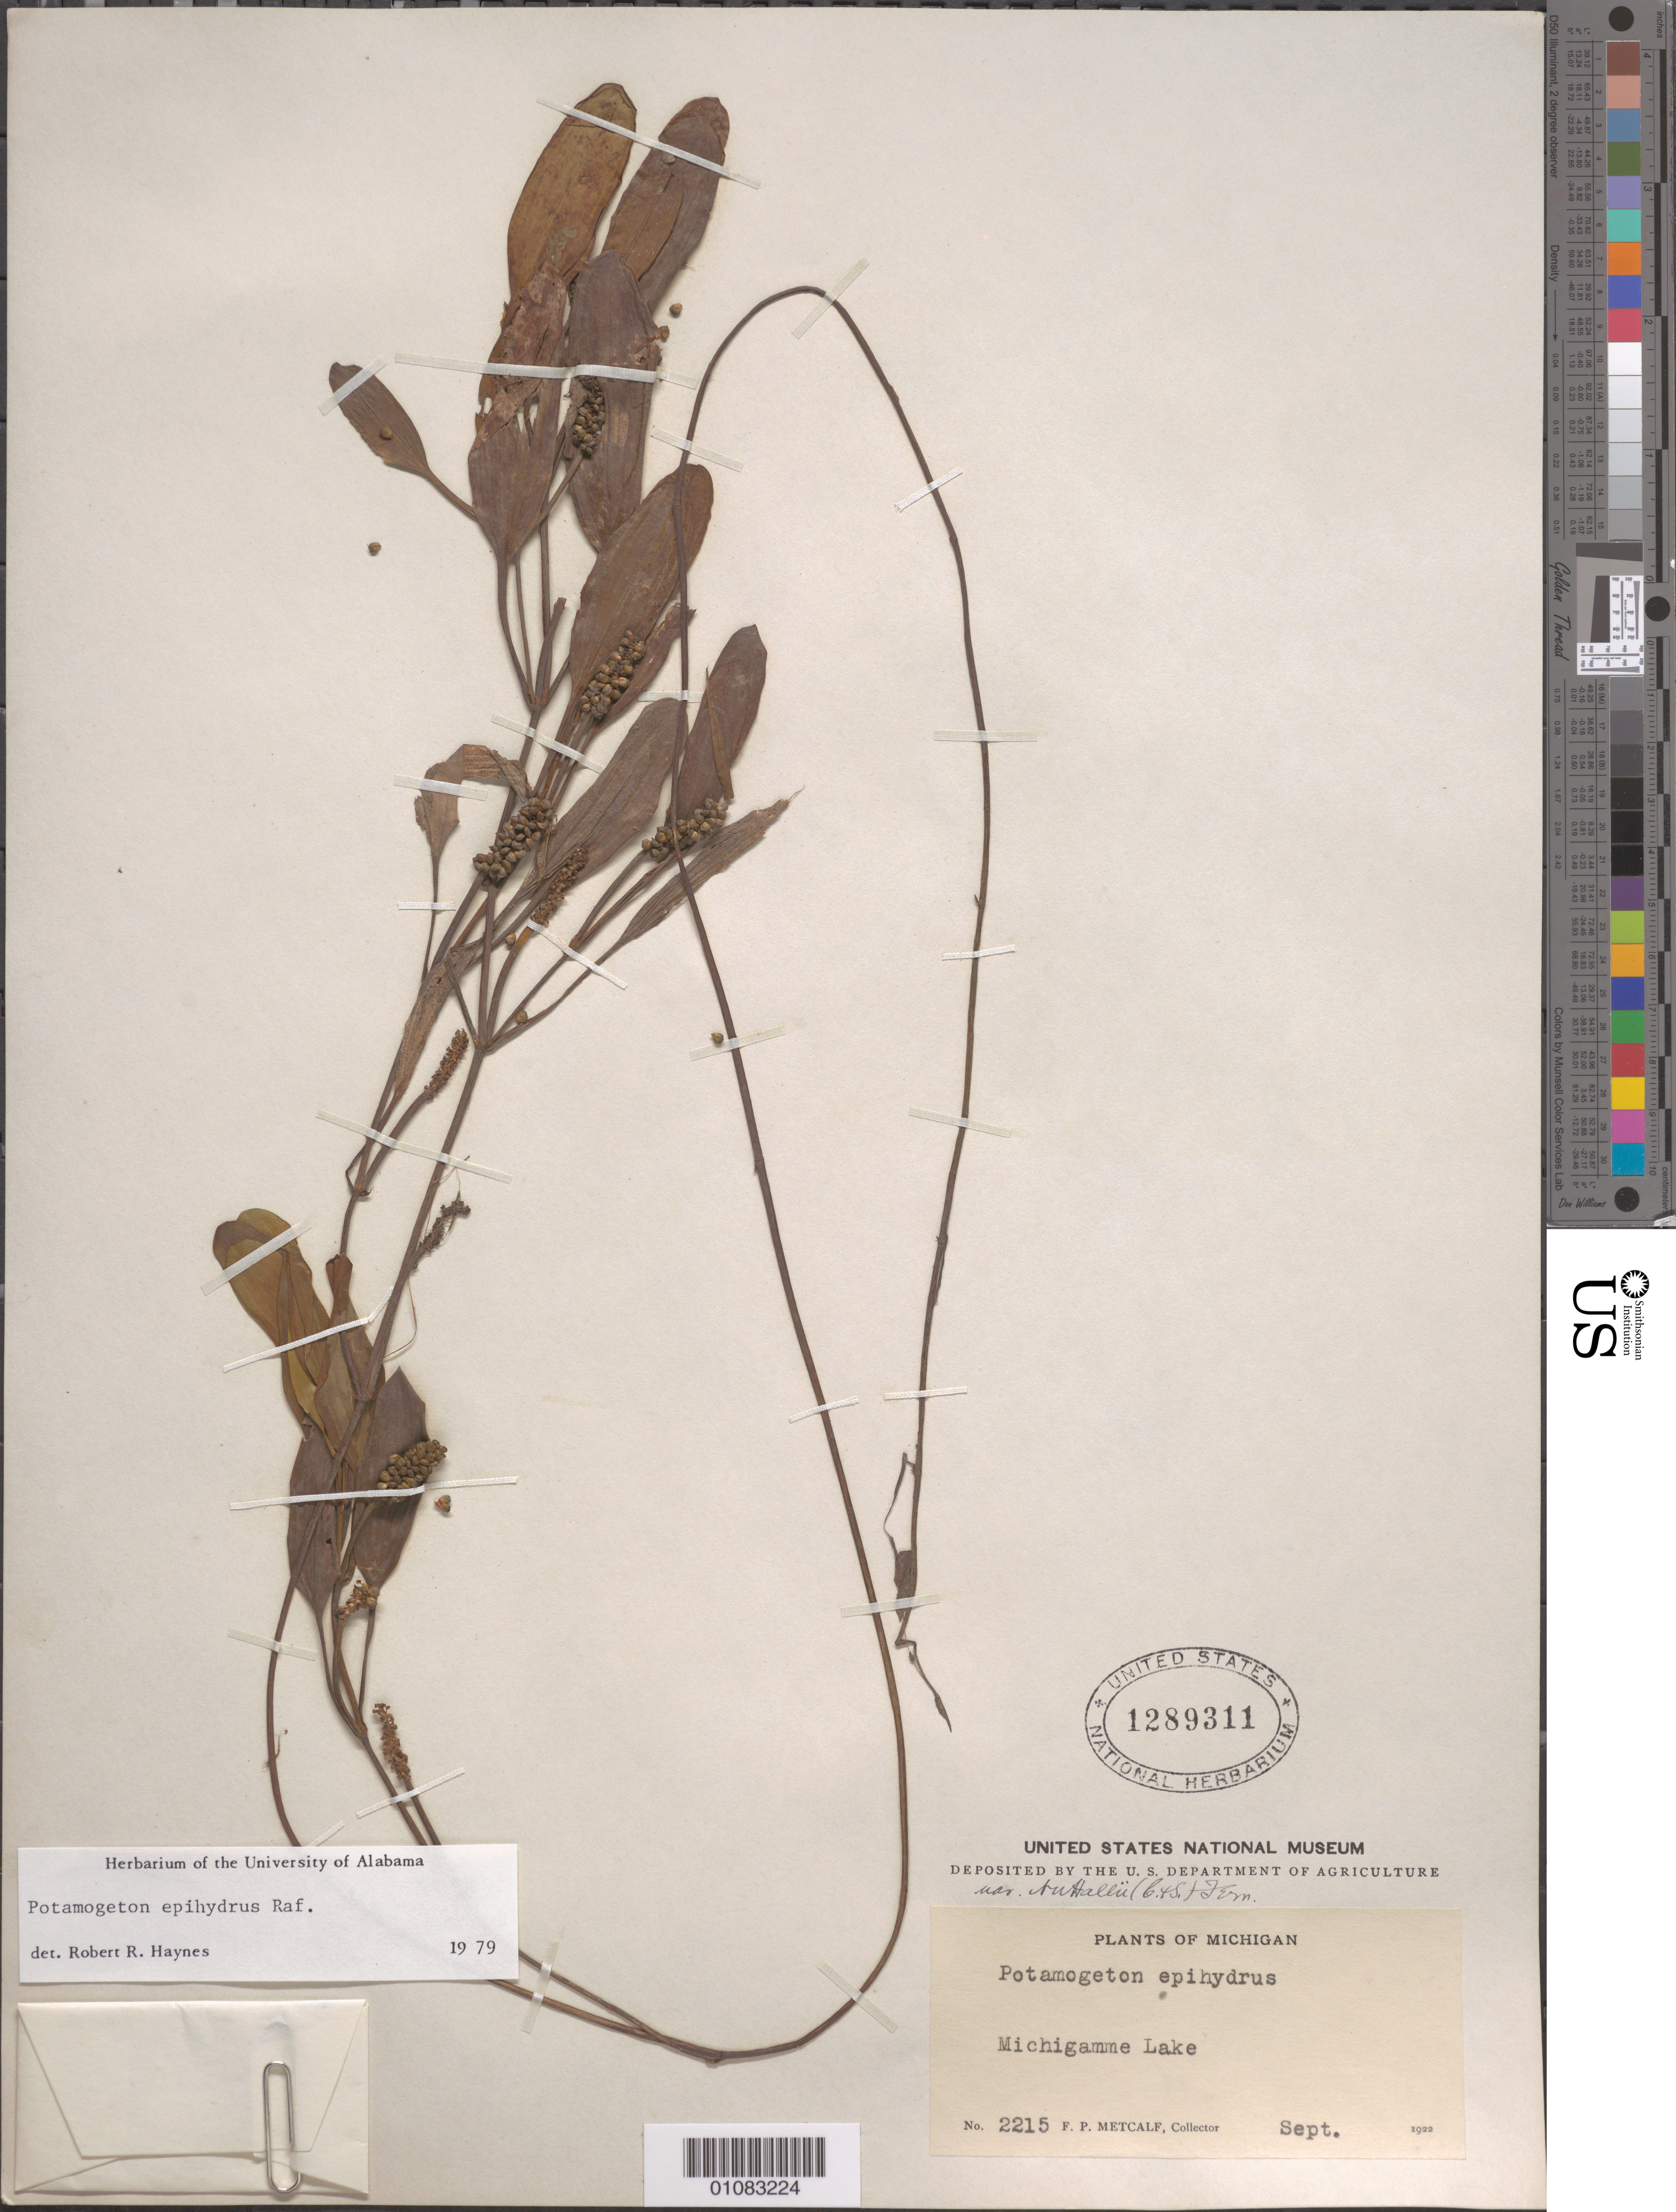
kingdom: Plantae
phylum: Tracheophyta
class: Liliopsida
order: Alismatales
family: Potamogetonaceae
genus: Potamogeton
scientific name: Potamogeton epihydrus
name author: Raf.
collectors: F. P. Metcalf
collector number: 2215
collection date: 1922-09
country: United States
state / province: Michigan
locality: Michigamme Lake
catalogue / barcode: US 1289311